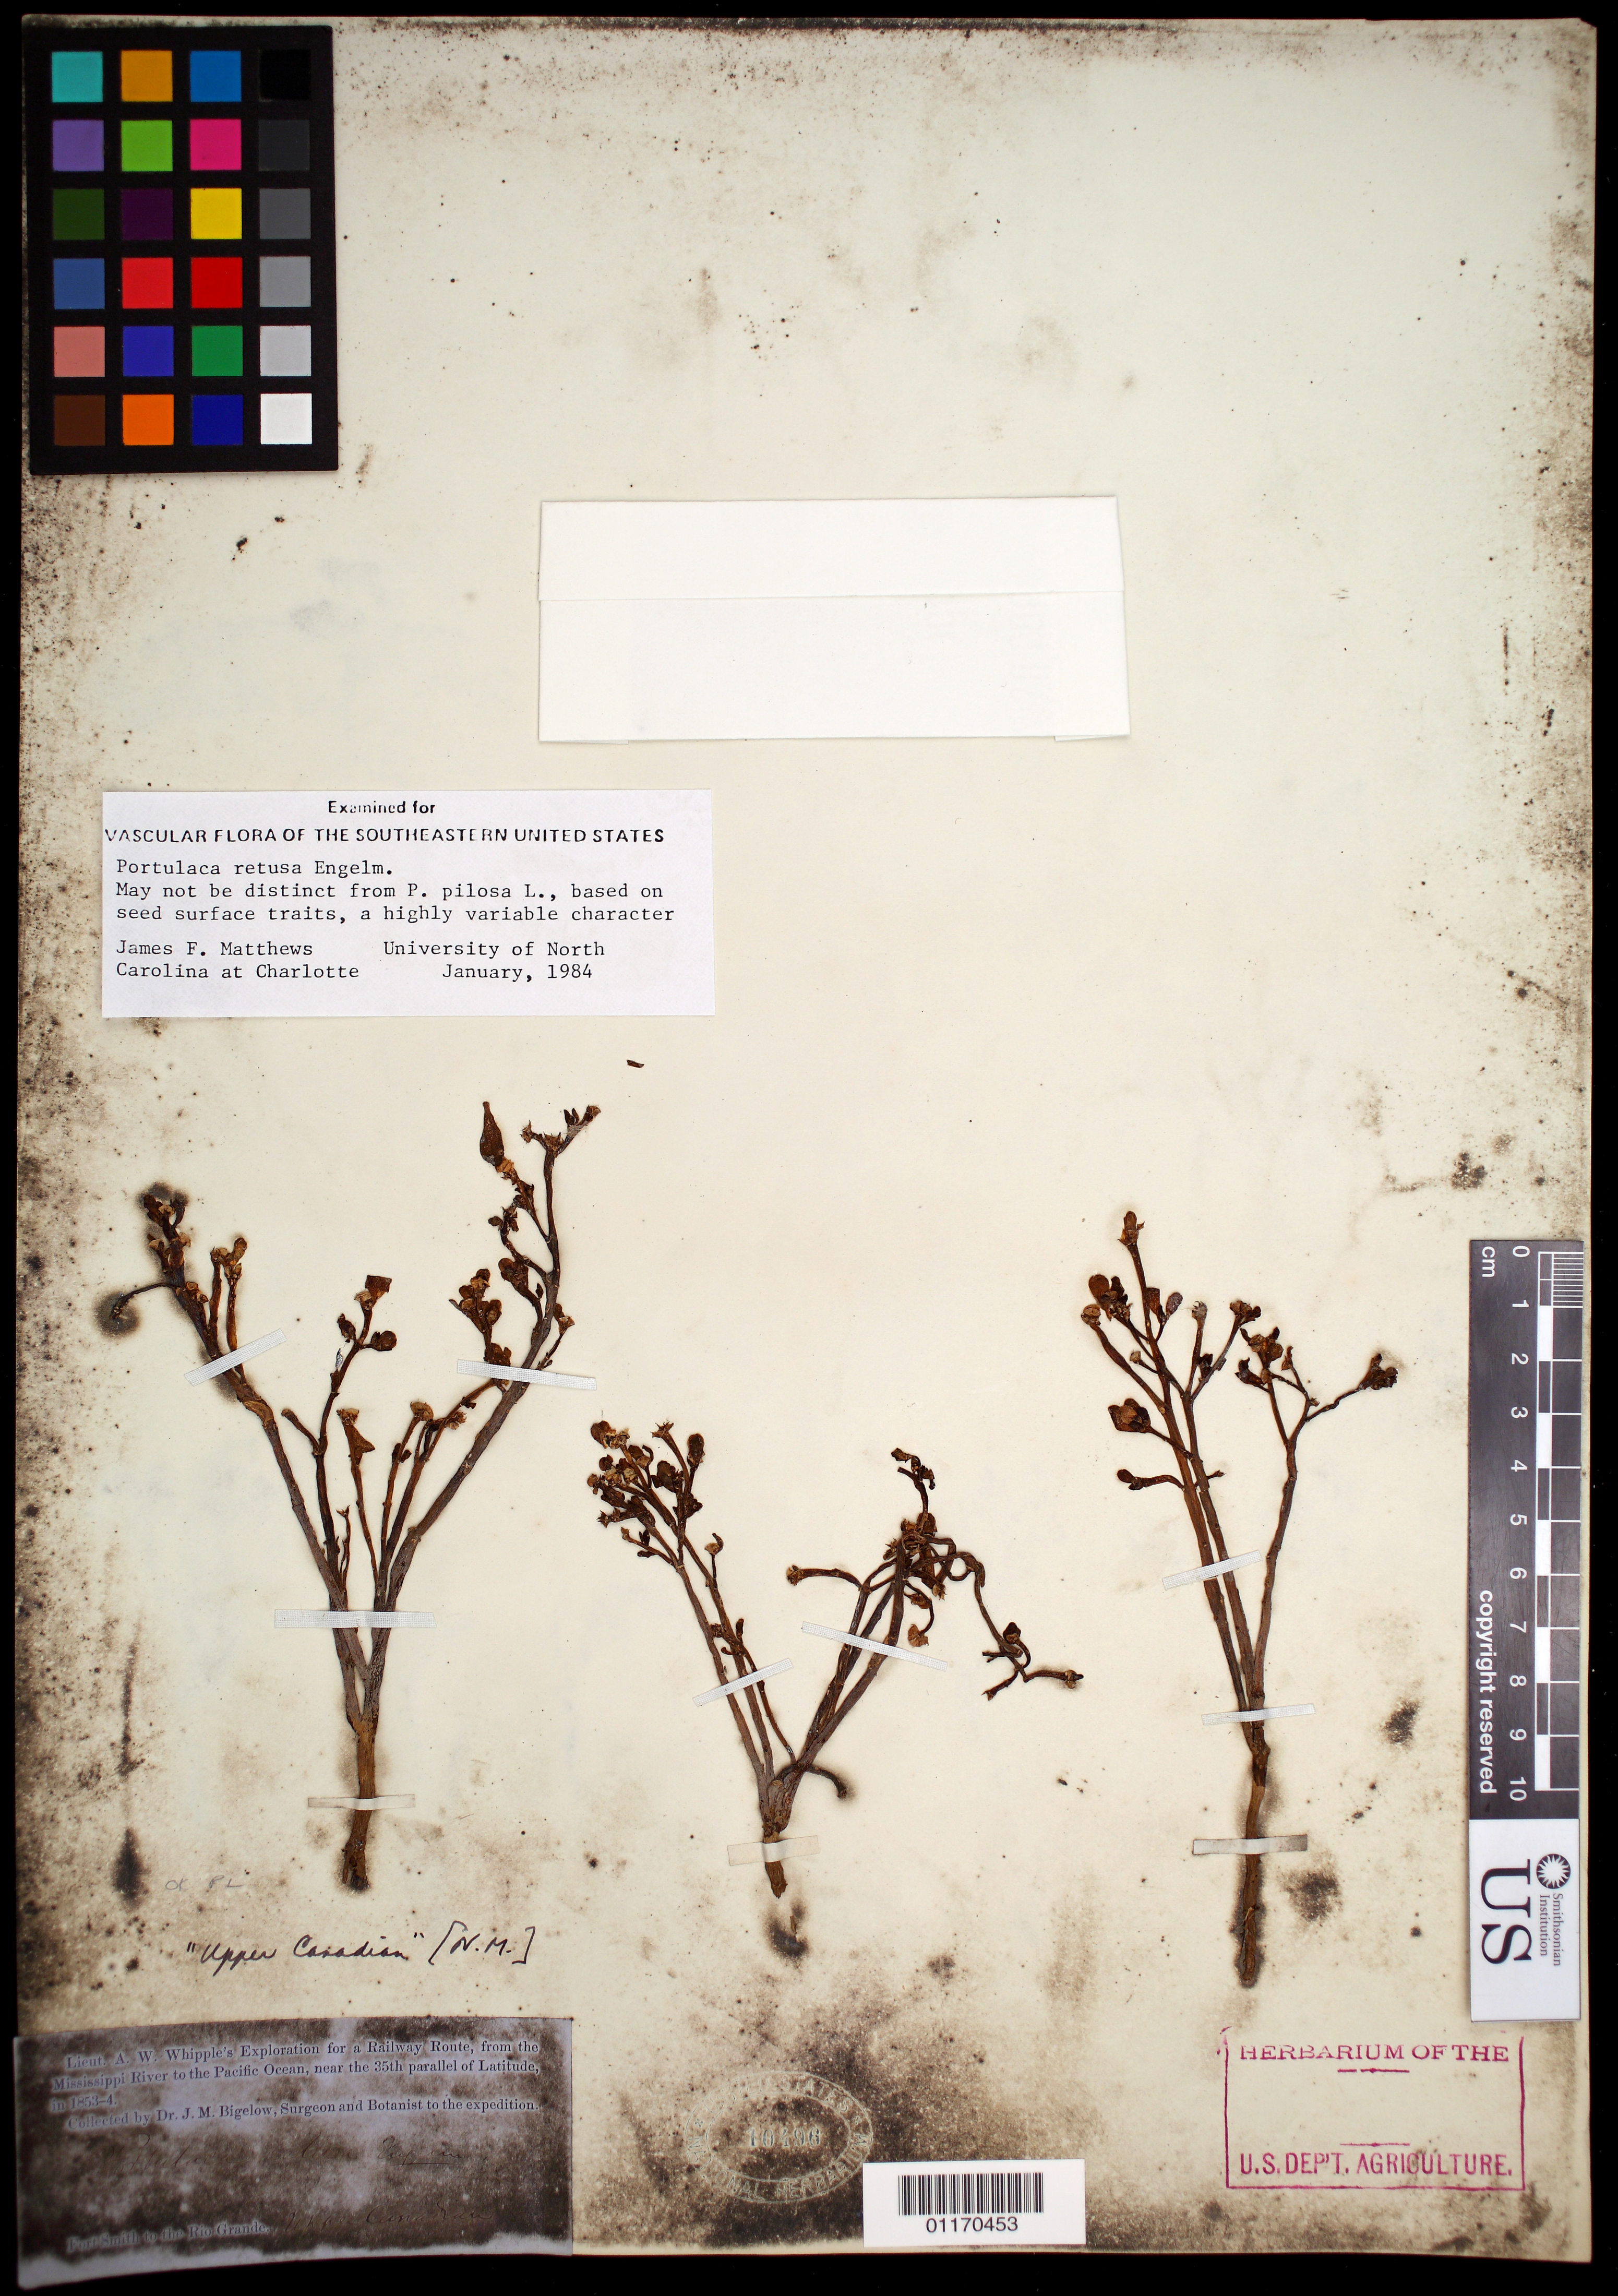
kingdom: Plantae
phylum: Tracheophyta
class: Magnoliopsida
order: Caryophyllales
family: Portulacaceae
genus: Portulaca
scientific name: Portulaca retusa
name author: Engelm.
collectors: J. M. Bigelow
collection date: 1853/1854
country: United States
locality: Fort Smith to the Rio Grande.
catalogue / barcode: US 10496